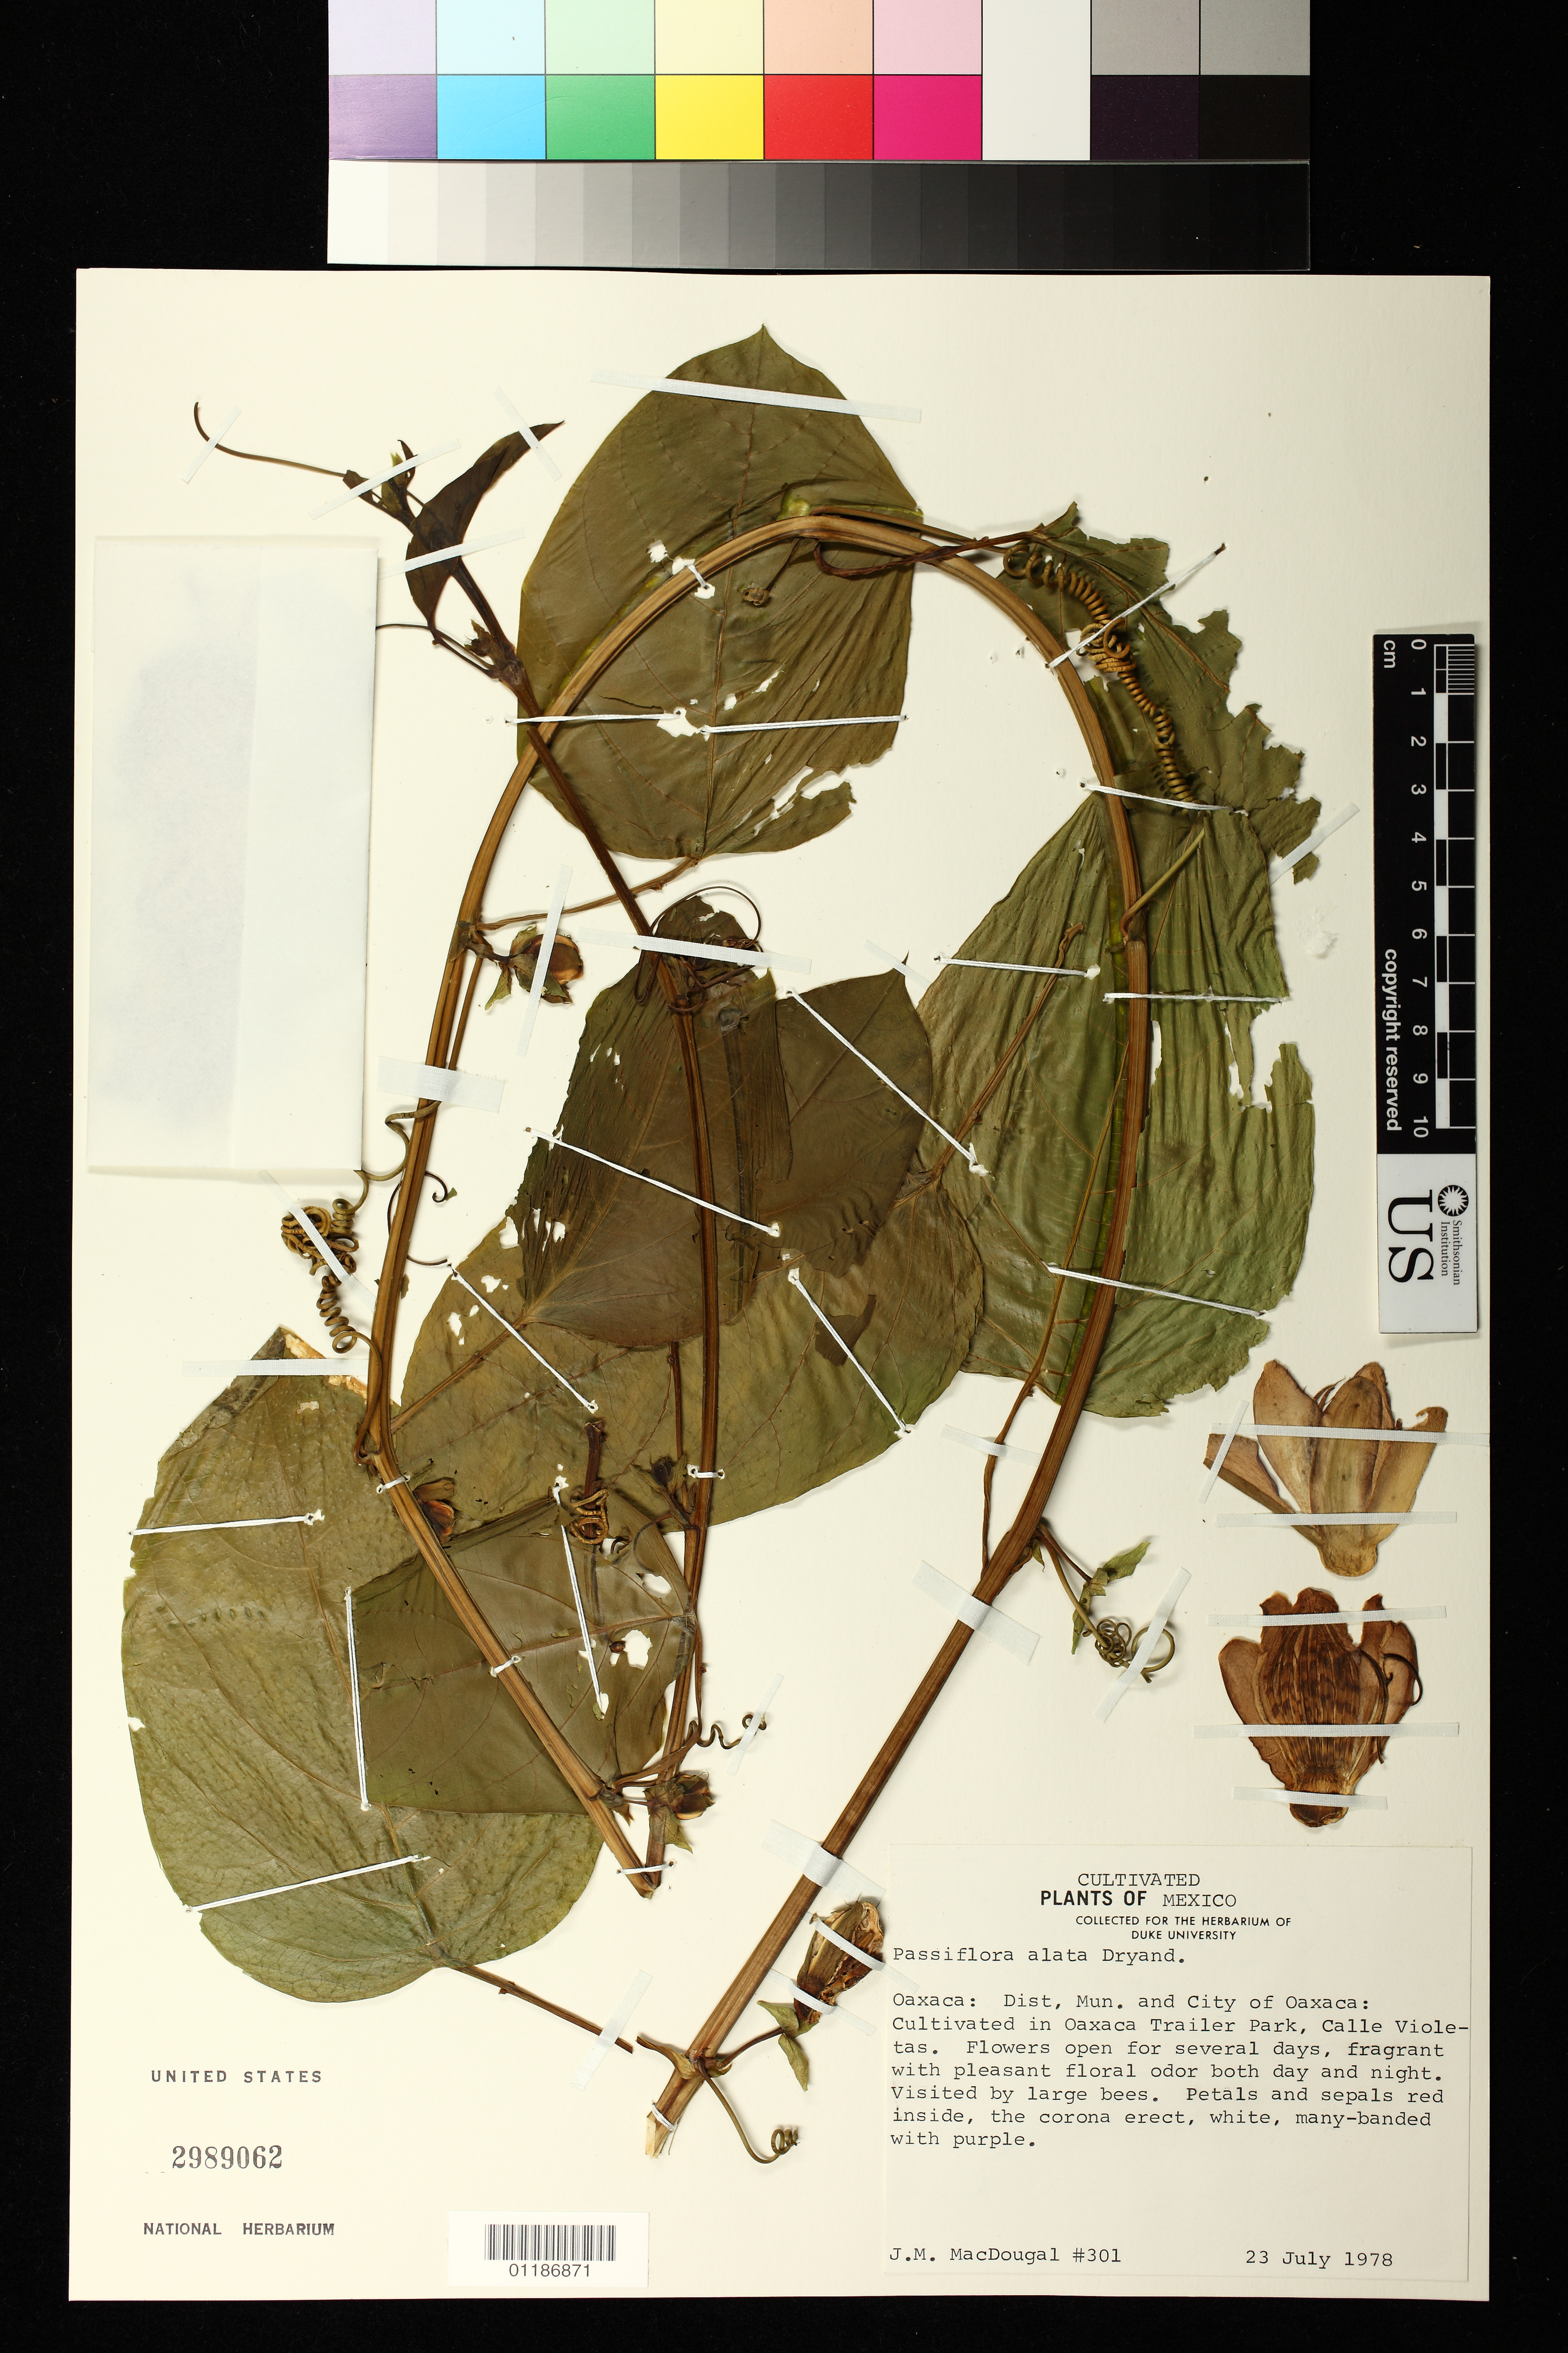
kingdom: Plantae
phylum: Tracheophyta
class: Magnoliopsida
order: Malpighiales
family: Passifloraceae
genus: Passiflora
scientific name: Passiflora alata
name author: Curtis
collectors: J. M. MacDougal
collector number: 301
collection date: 1978-07-23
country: Mexico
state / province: Oaxaca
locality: District, Municipality and City of Oaxaca. Cultivated in Oaxaca Trailer Park, Call Violetas.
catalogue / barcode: US 2989062